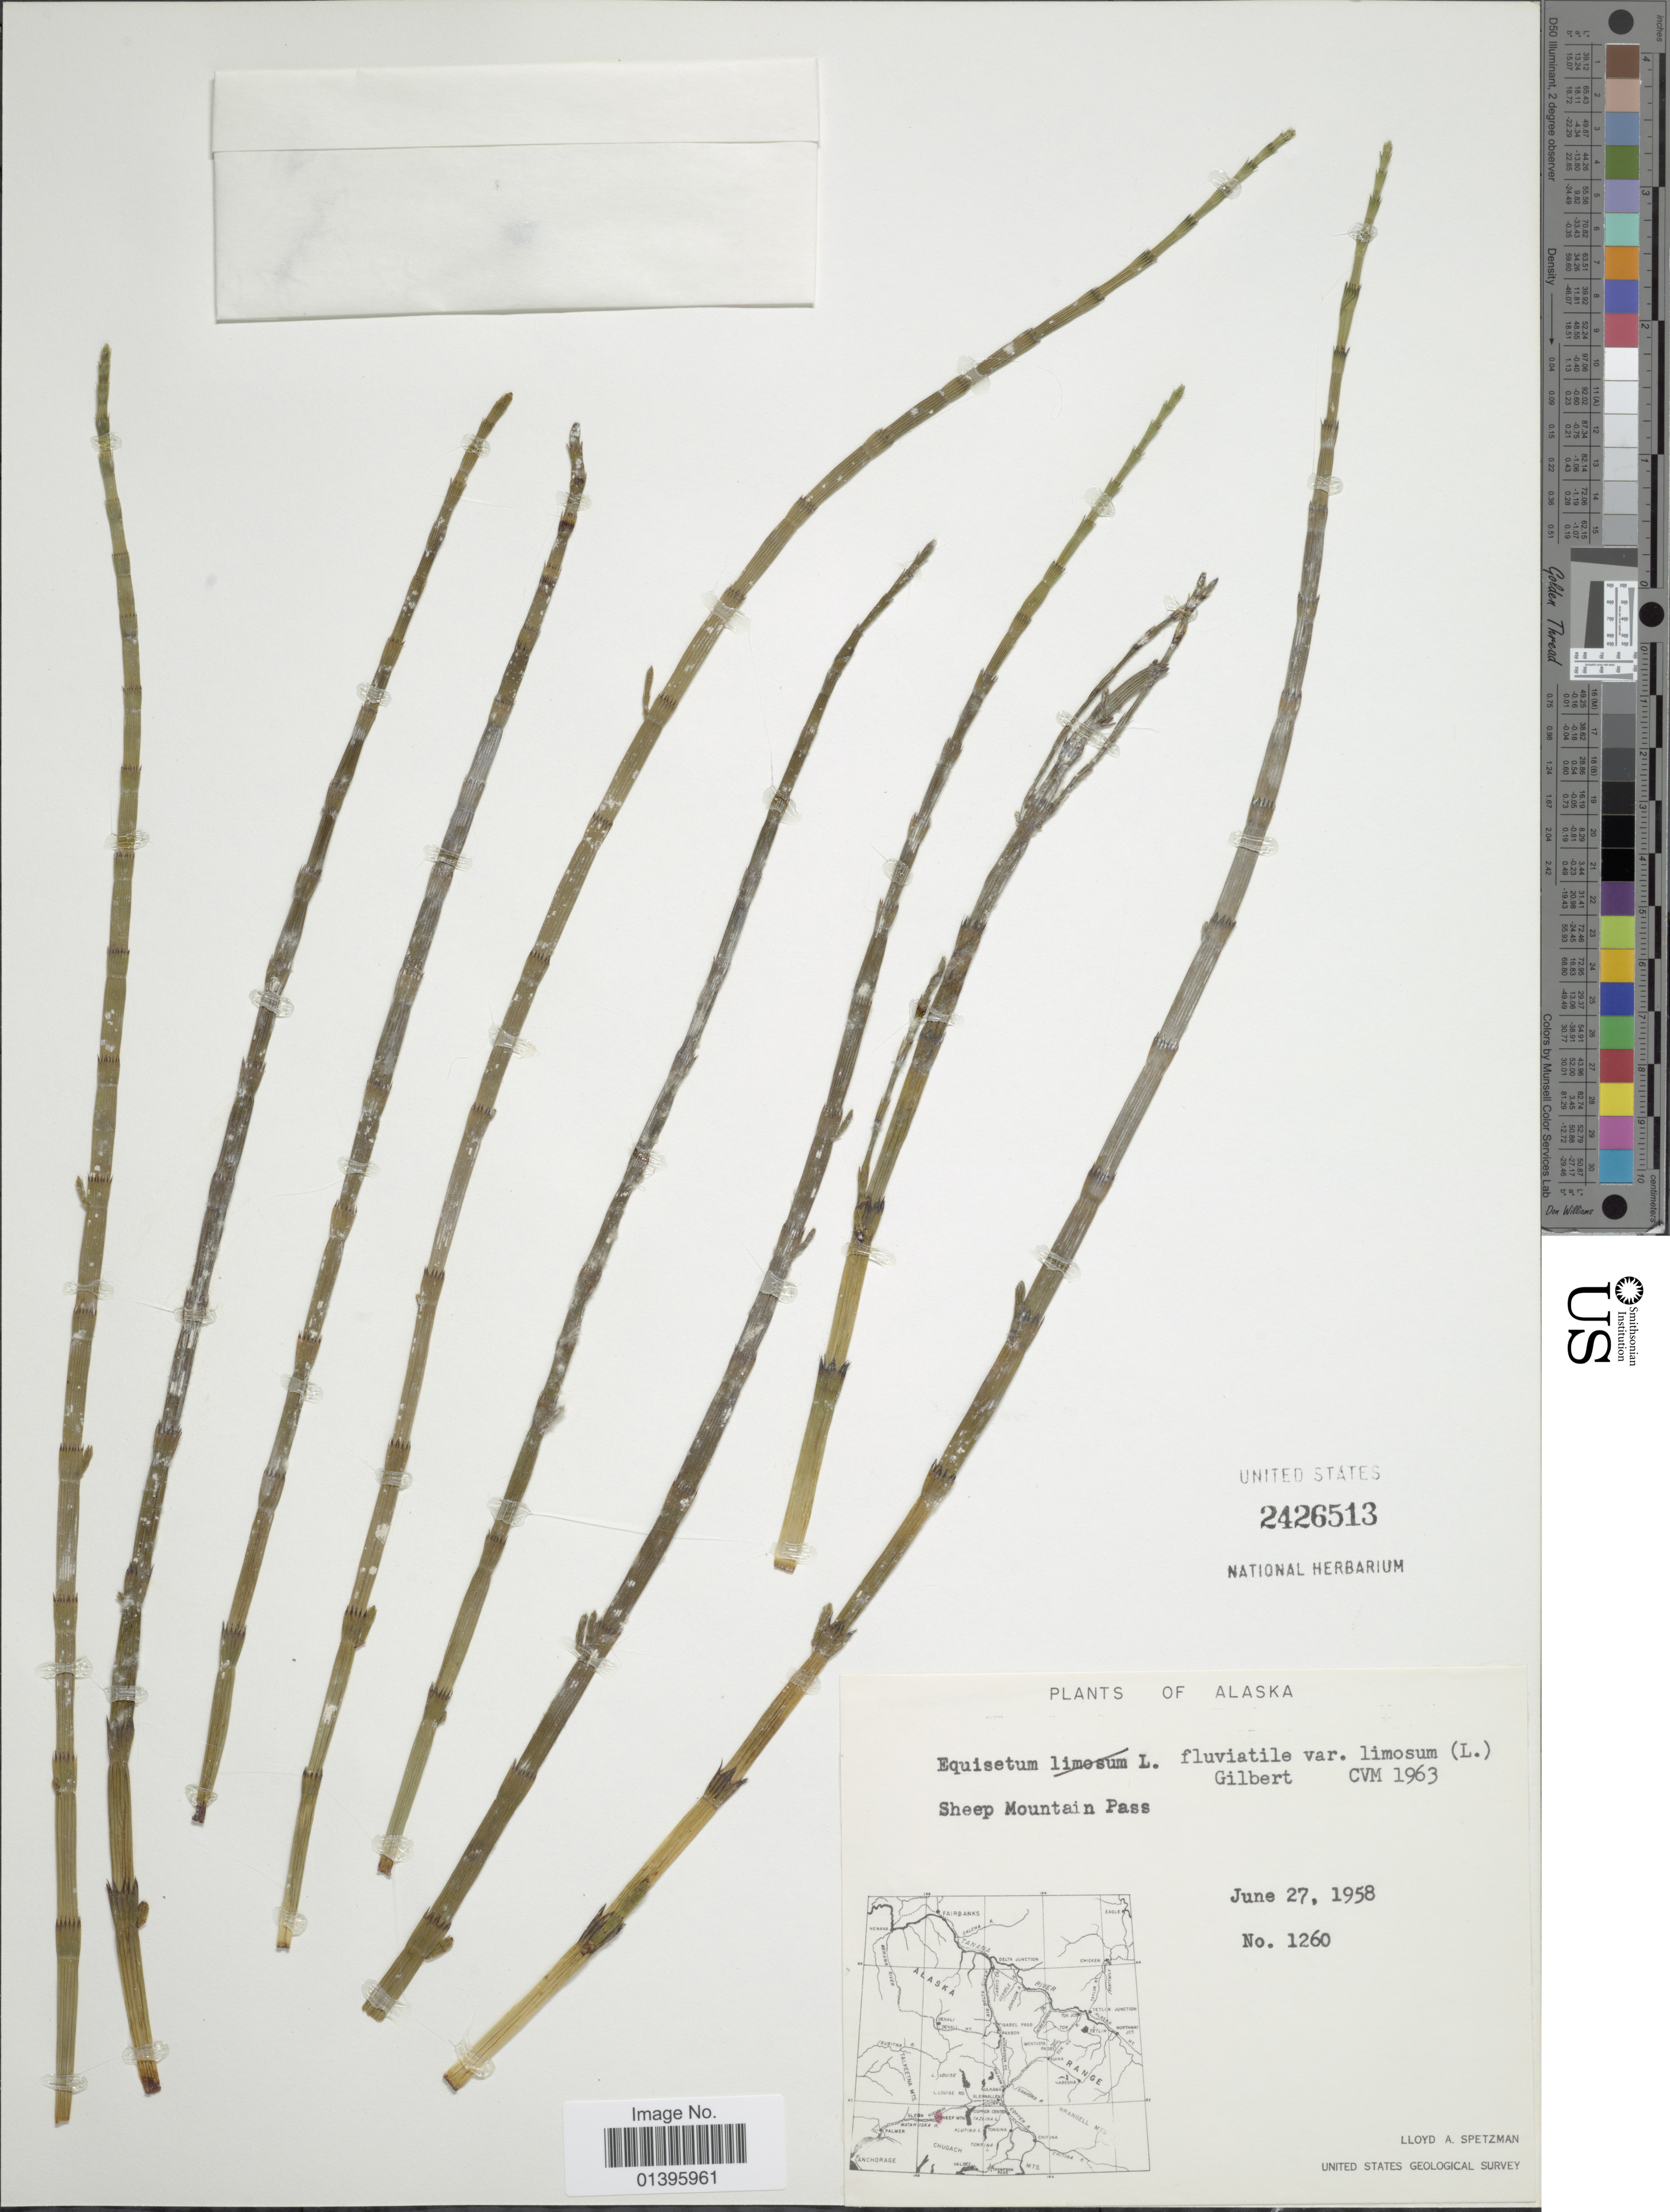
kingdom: Plantae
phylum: Tracheophyta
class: Polypodiopsida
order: Equisetales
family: Equisetaceae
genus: Equisetum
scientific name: Equisetum fluviatile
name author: L.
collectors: L. Spetzman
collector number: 1260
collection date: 1958-06-27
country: United States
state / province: Alaska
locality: Sheep Mountain Pass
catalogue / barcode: US 2426513